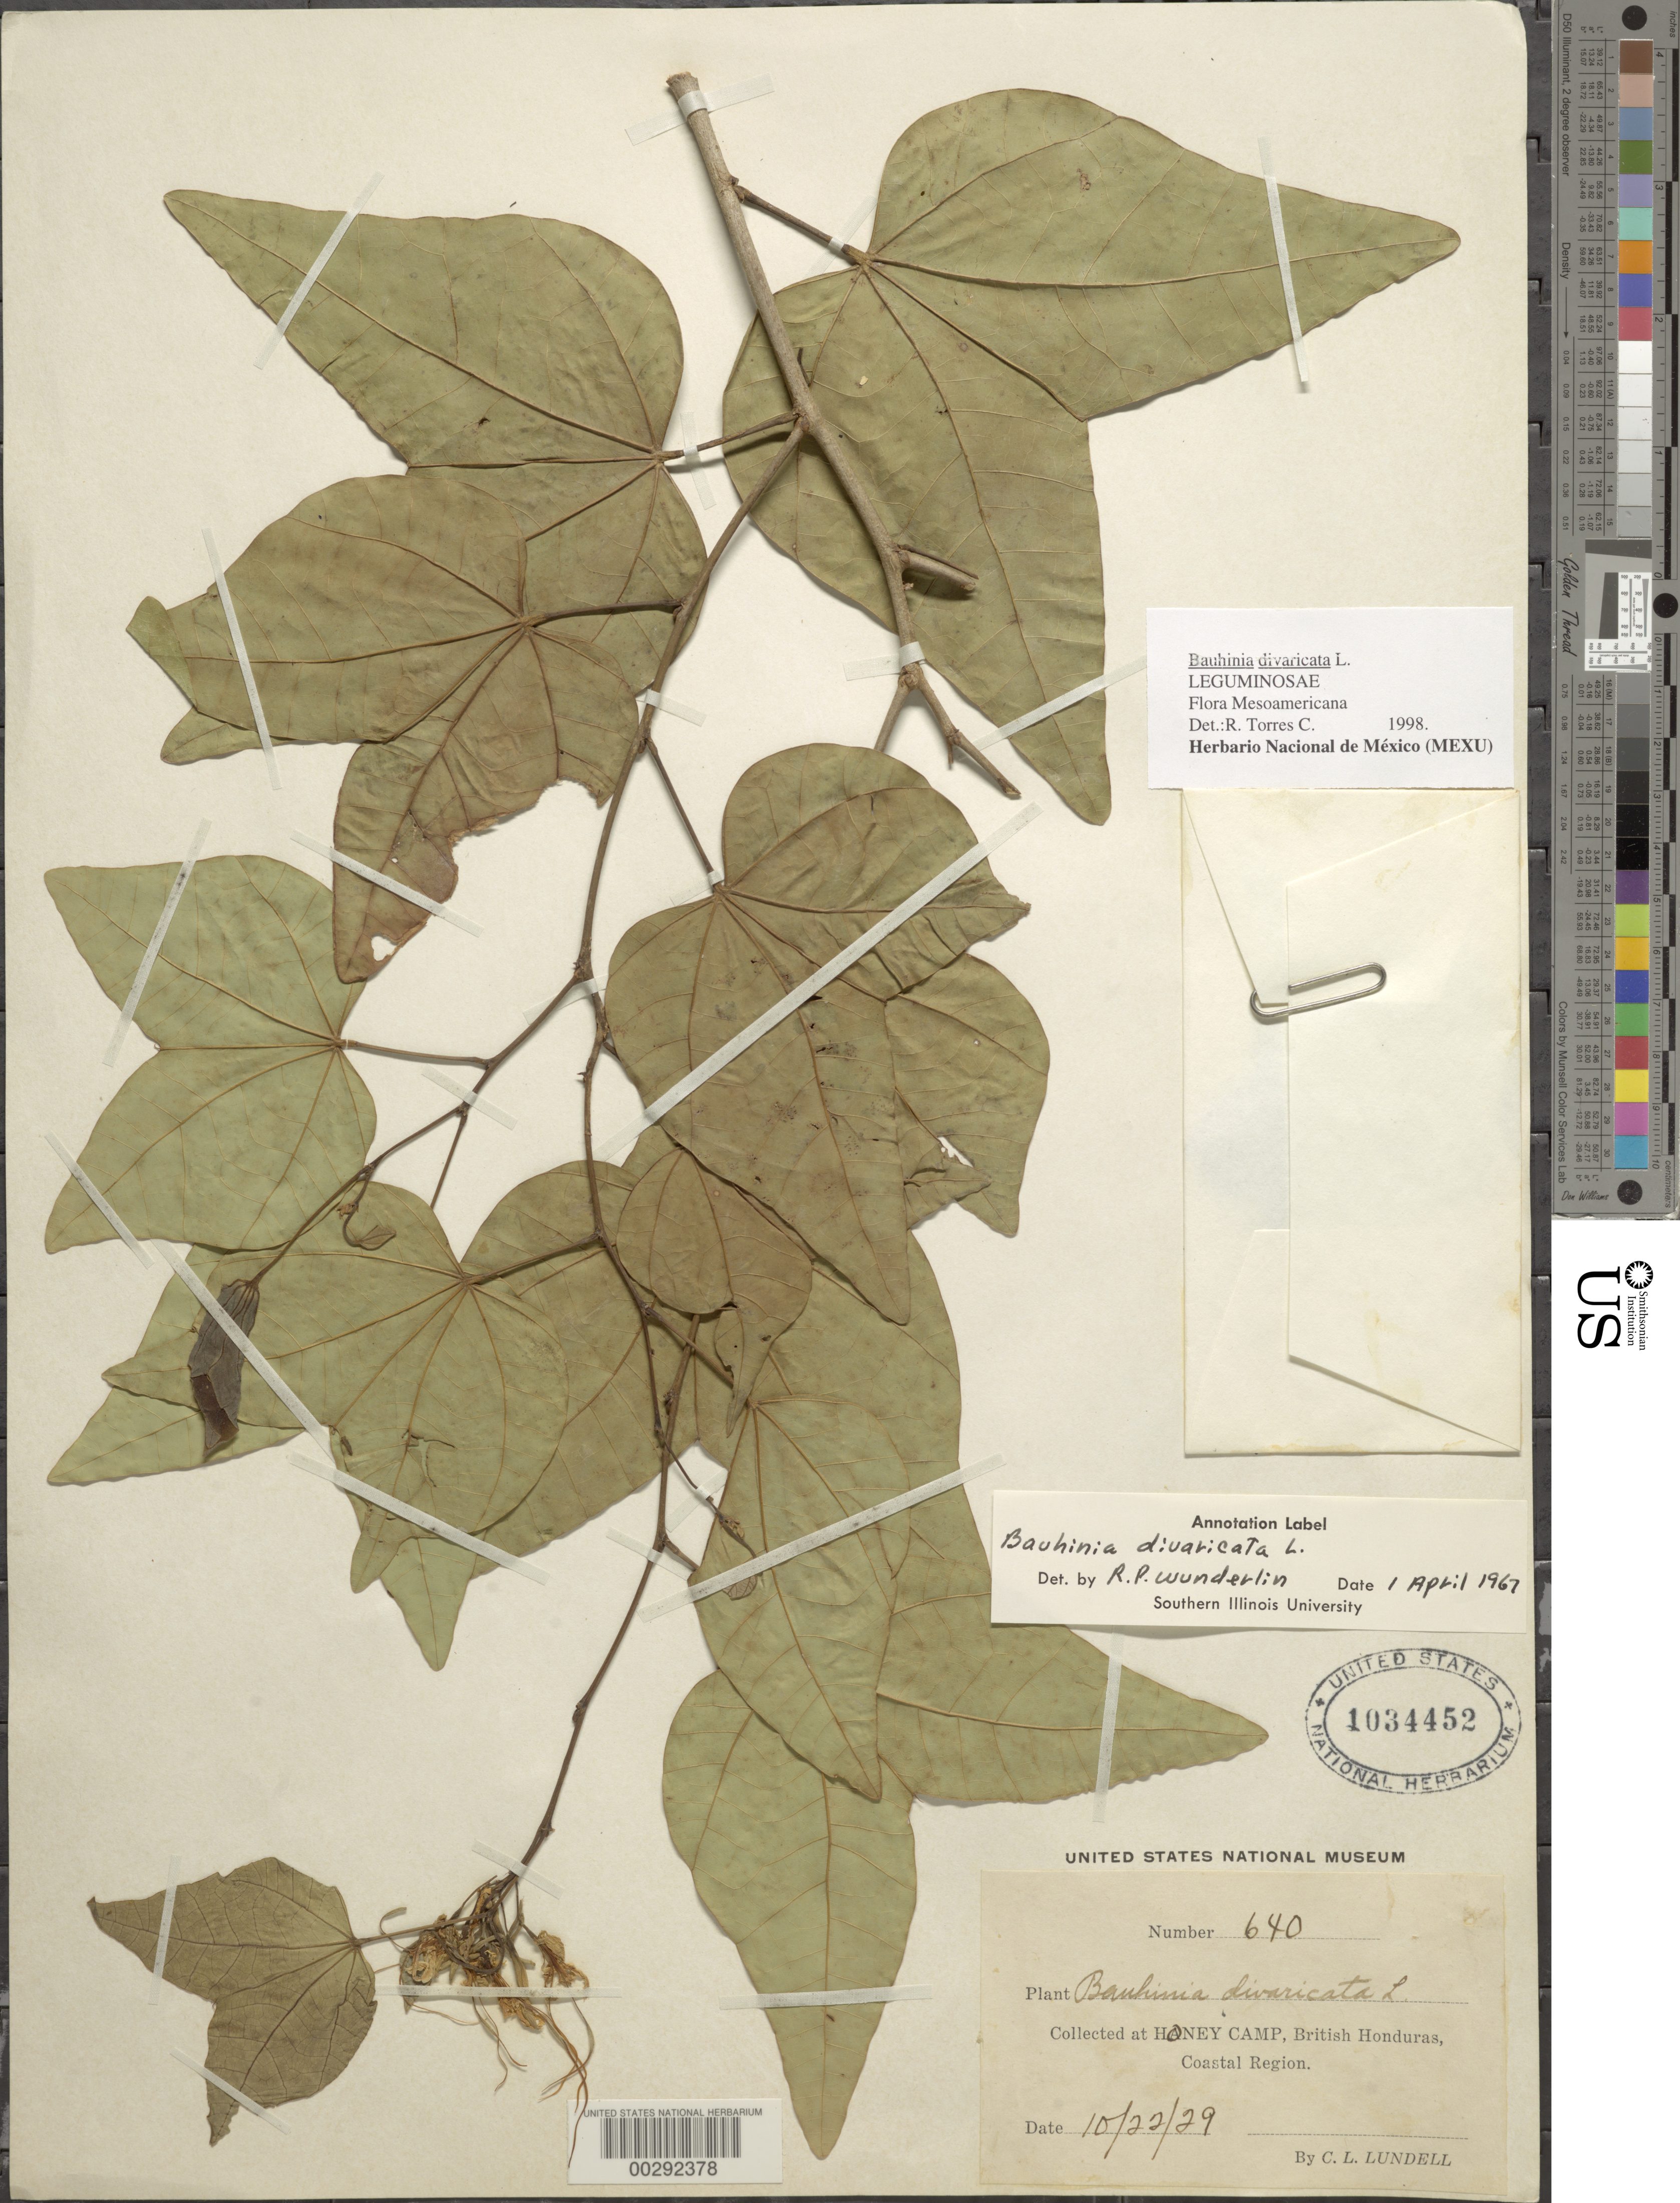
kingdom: Plantae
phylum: Tracheophyta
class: Magnoliopsida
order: Fabales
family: Fabaceae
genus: Bauhinia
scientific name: Bauhinia divaricata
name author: L.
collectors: C. L. Lundell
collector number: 640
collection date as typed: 22 Oct 1929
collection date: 1929-10-22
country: Belize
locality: Honey Camp, coastal region.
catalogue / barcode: US 1034452